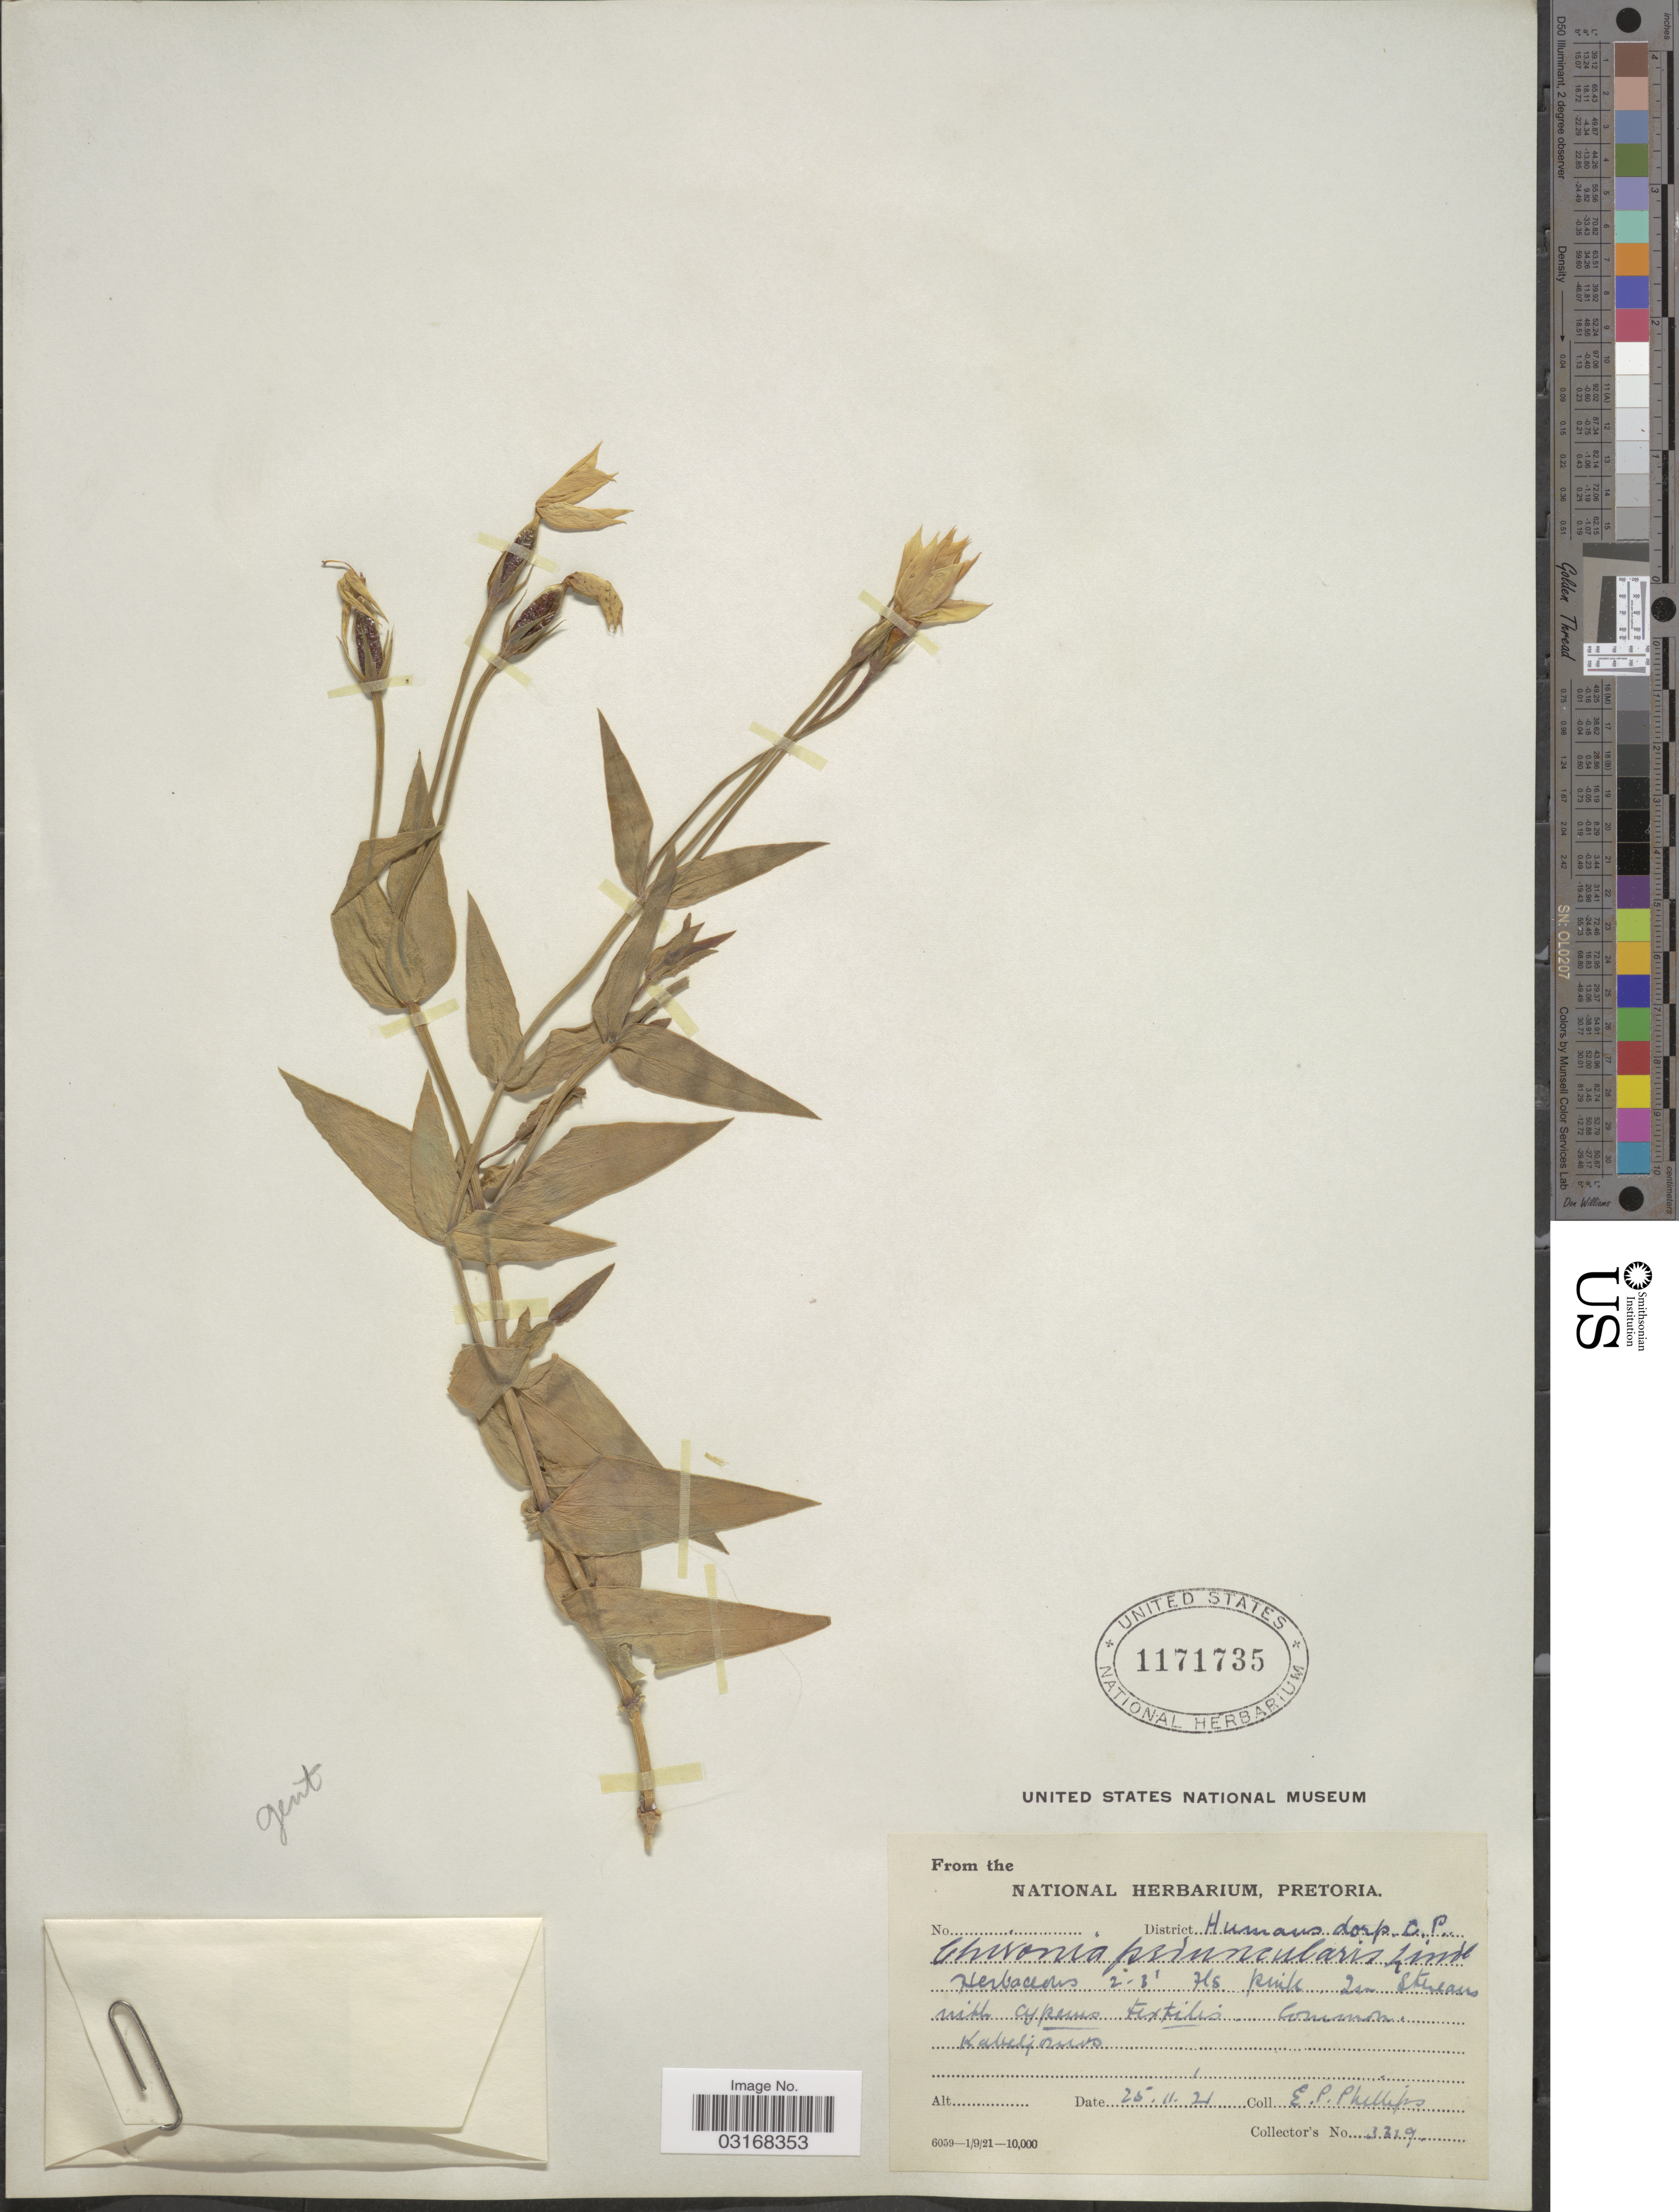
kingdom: Plantae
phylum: Tracheophyta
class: Magnoliopsida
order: Gentianales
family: Gentianaceae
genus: Chironia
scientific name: Chironia peduncularis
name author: Lindl.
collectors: E. Phillips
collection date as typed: Transcribed d/m/y: 25/11/21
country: South Africa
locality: District Humansdorp, C. P. Kabeljous.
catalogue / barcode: US 1171735